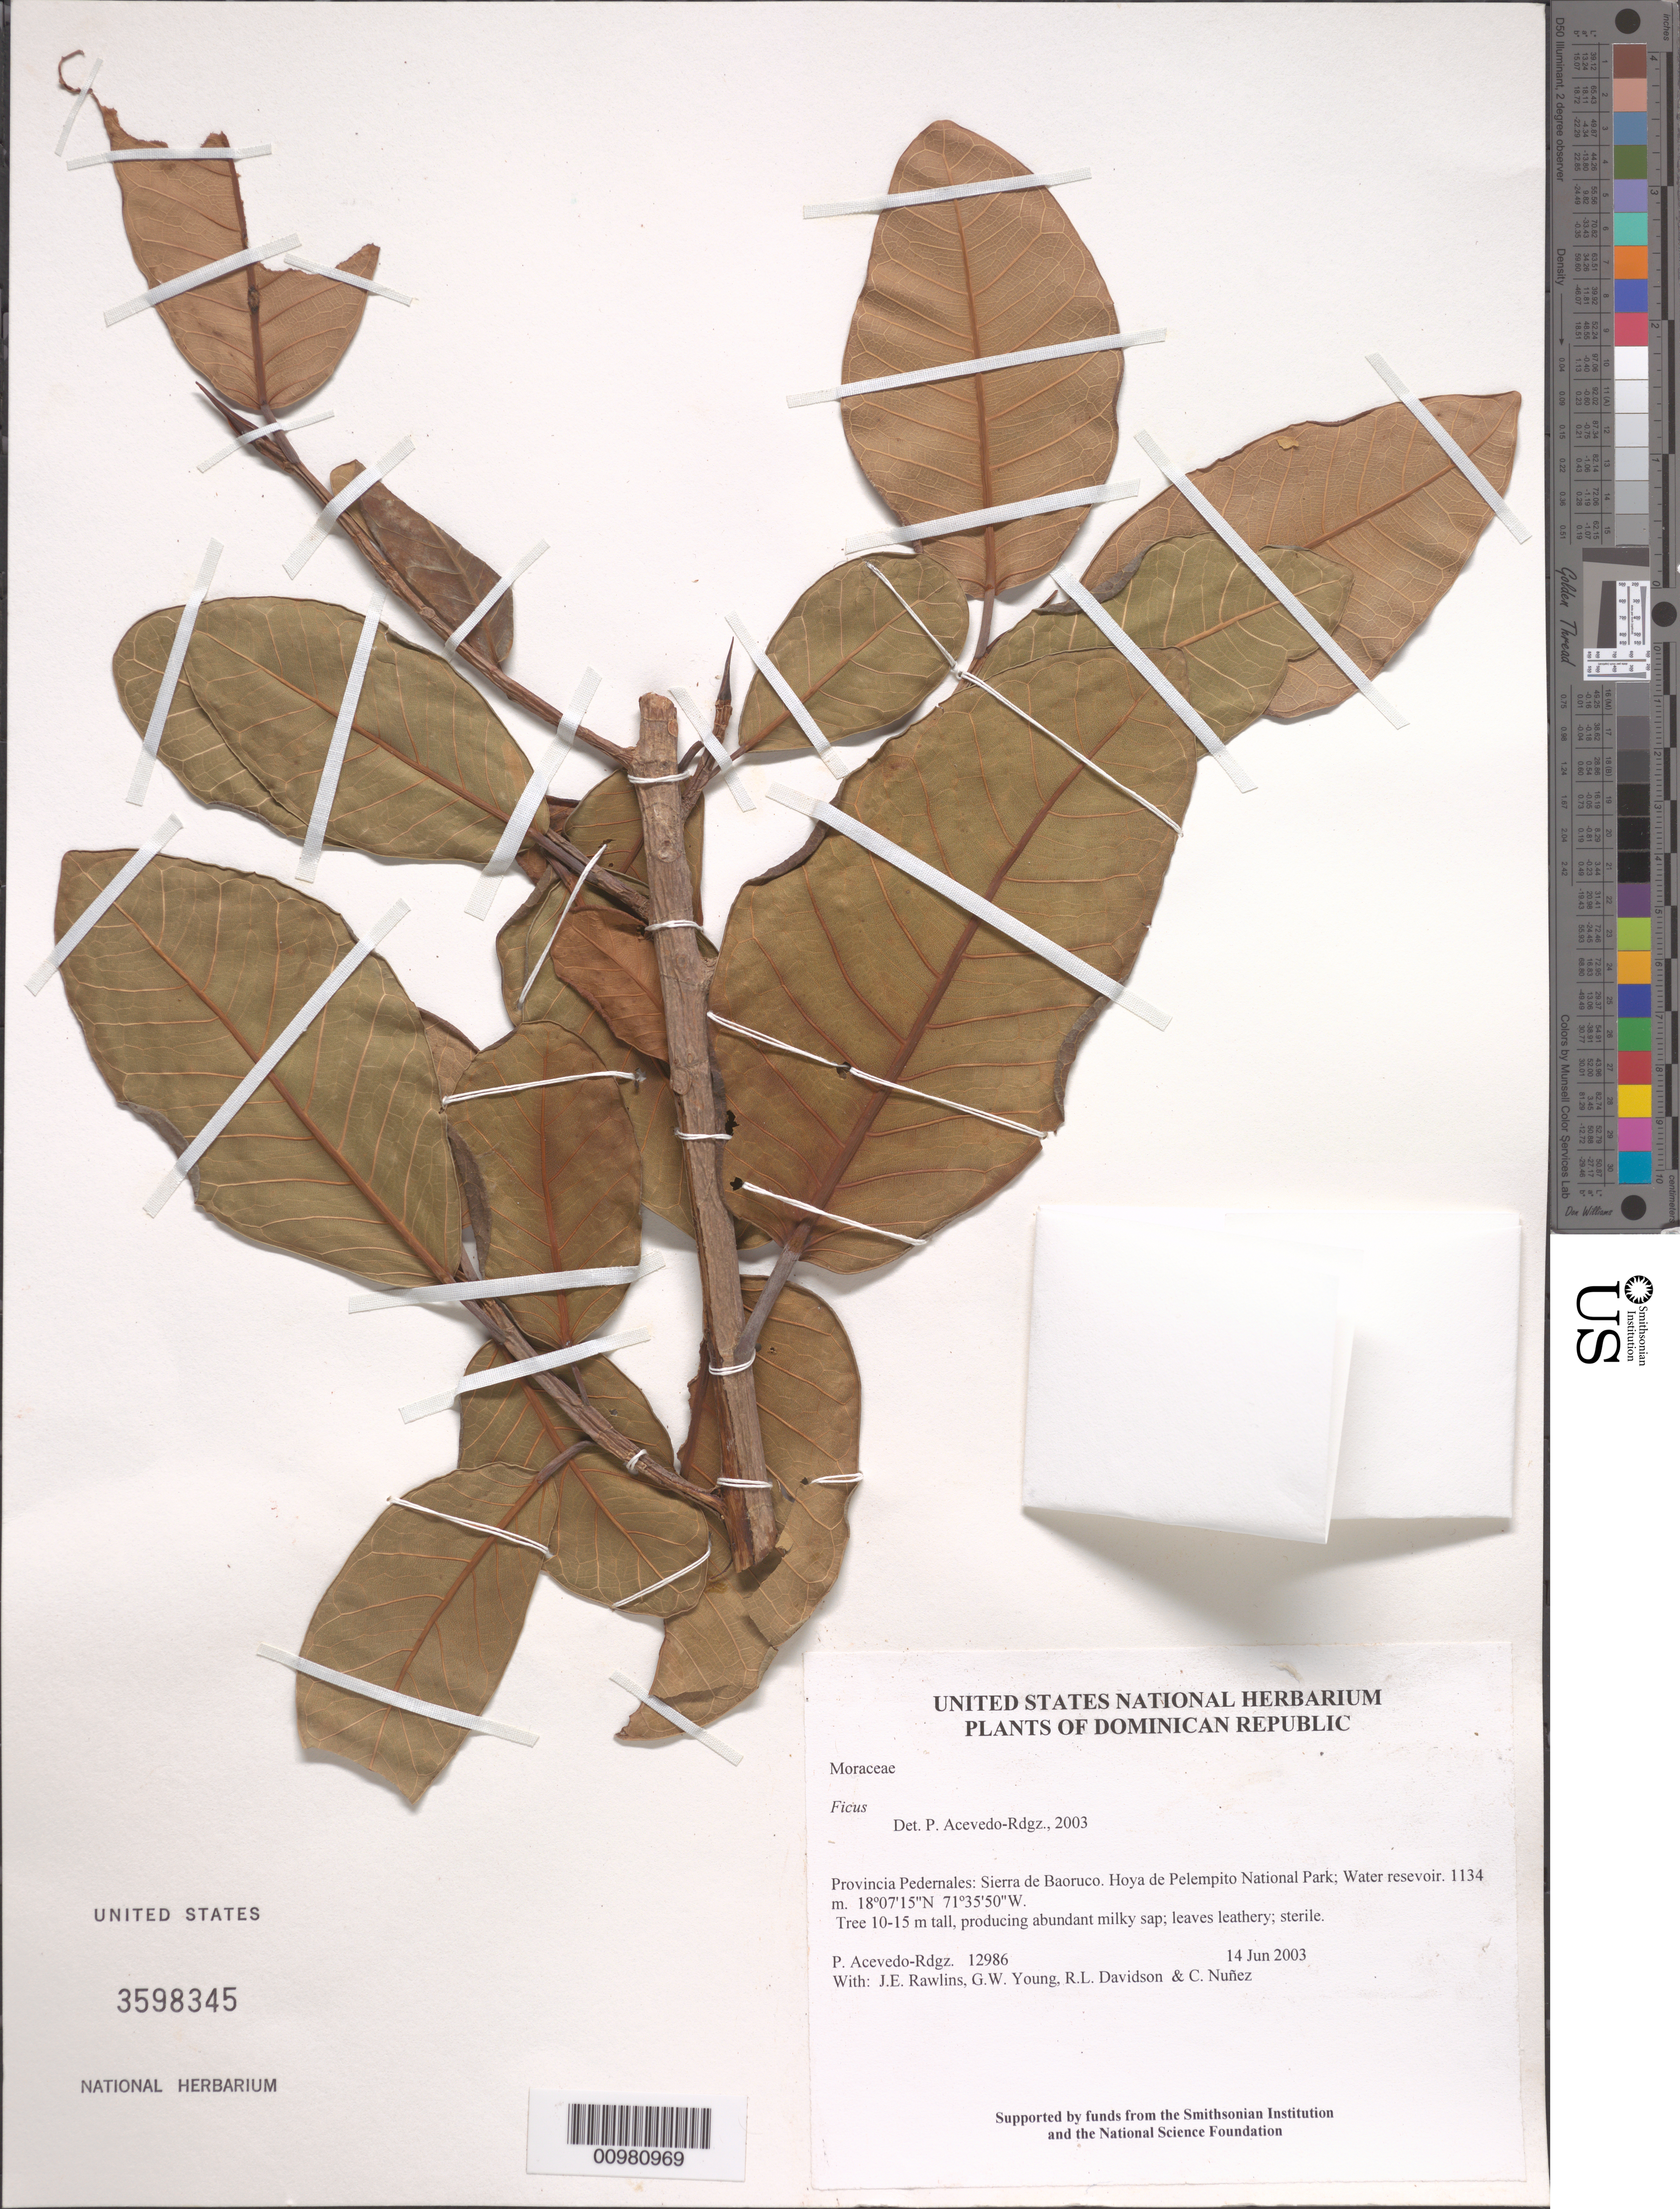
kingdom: Plantae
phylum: Tracheophyta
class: Magnoliopsida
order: Rosales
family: Moraceae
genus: Ficus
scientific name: Ficus trigonata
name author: L.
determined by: Acevedo-Rodriguez, P., (US), Smithsonian Institution - National Museum of Natural History (UNITED STATES)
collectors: P. Acevedo-Rodr., J. Rawlins, G. Young, R. Davidson & C. Nunez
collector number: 12986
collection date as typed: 14 Jun 2003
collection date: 2003-06-14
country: Dominican Republic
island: Hispaniola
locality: Provincia Pedernales: Sierra de Baoruco. Hoya de Pelempito National Park; Water reservoir.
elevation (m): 1134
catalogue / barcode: US 3598345